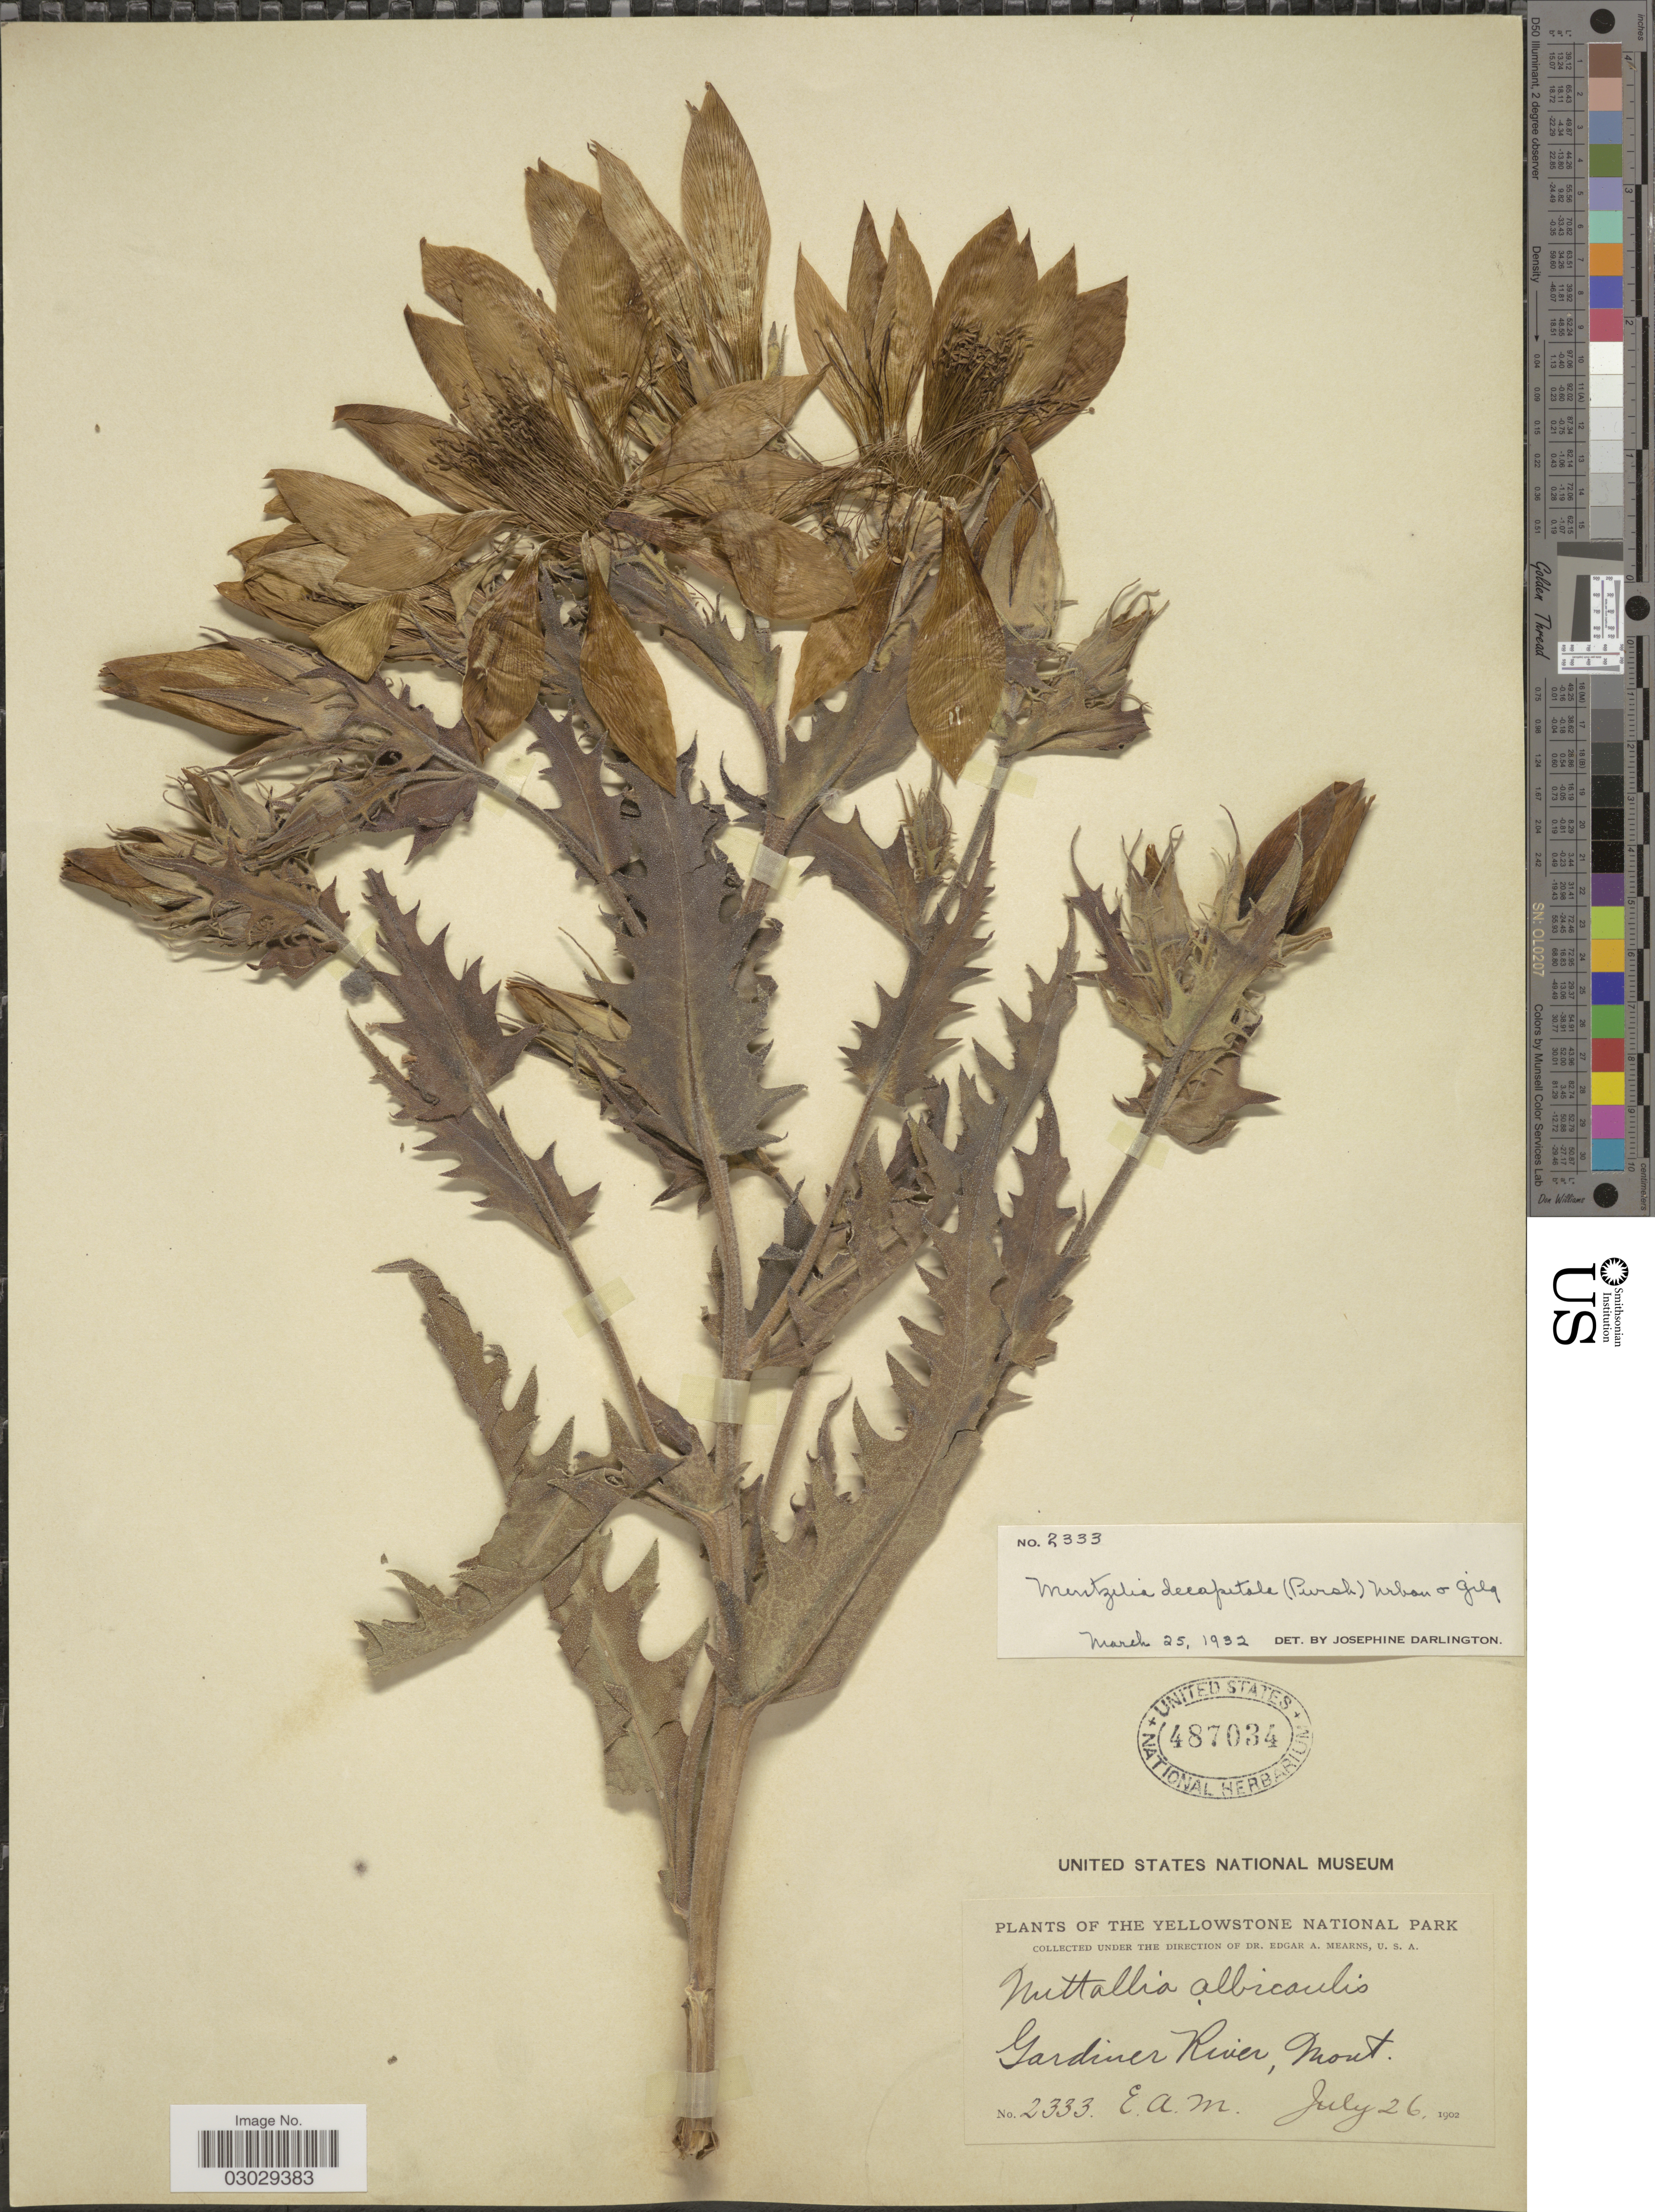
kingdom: Plantae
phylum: Tracheophyta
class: Magnoliopsida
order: Cornales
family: Loasaceae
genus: Mentzelia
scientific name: Mentzelia decapetala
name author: (Sims) Urb.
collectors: E. A. Mearns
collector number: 2333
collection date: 1902-07-26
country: United States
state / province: Montana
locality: The Yellowstone National Park. Gardiner River.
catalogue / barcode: US 487034